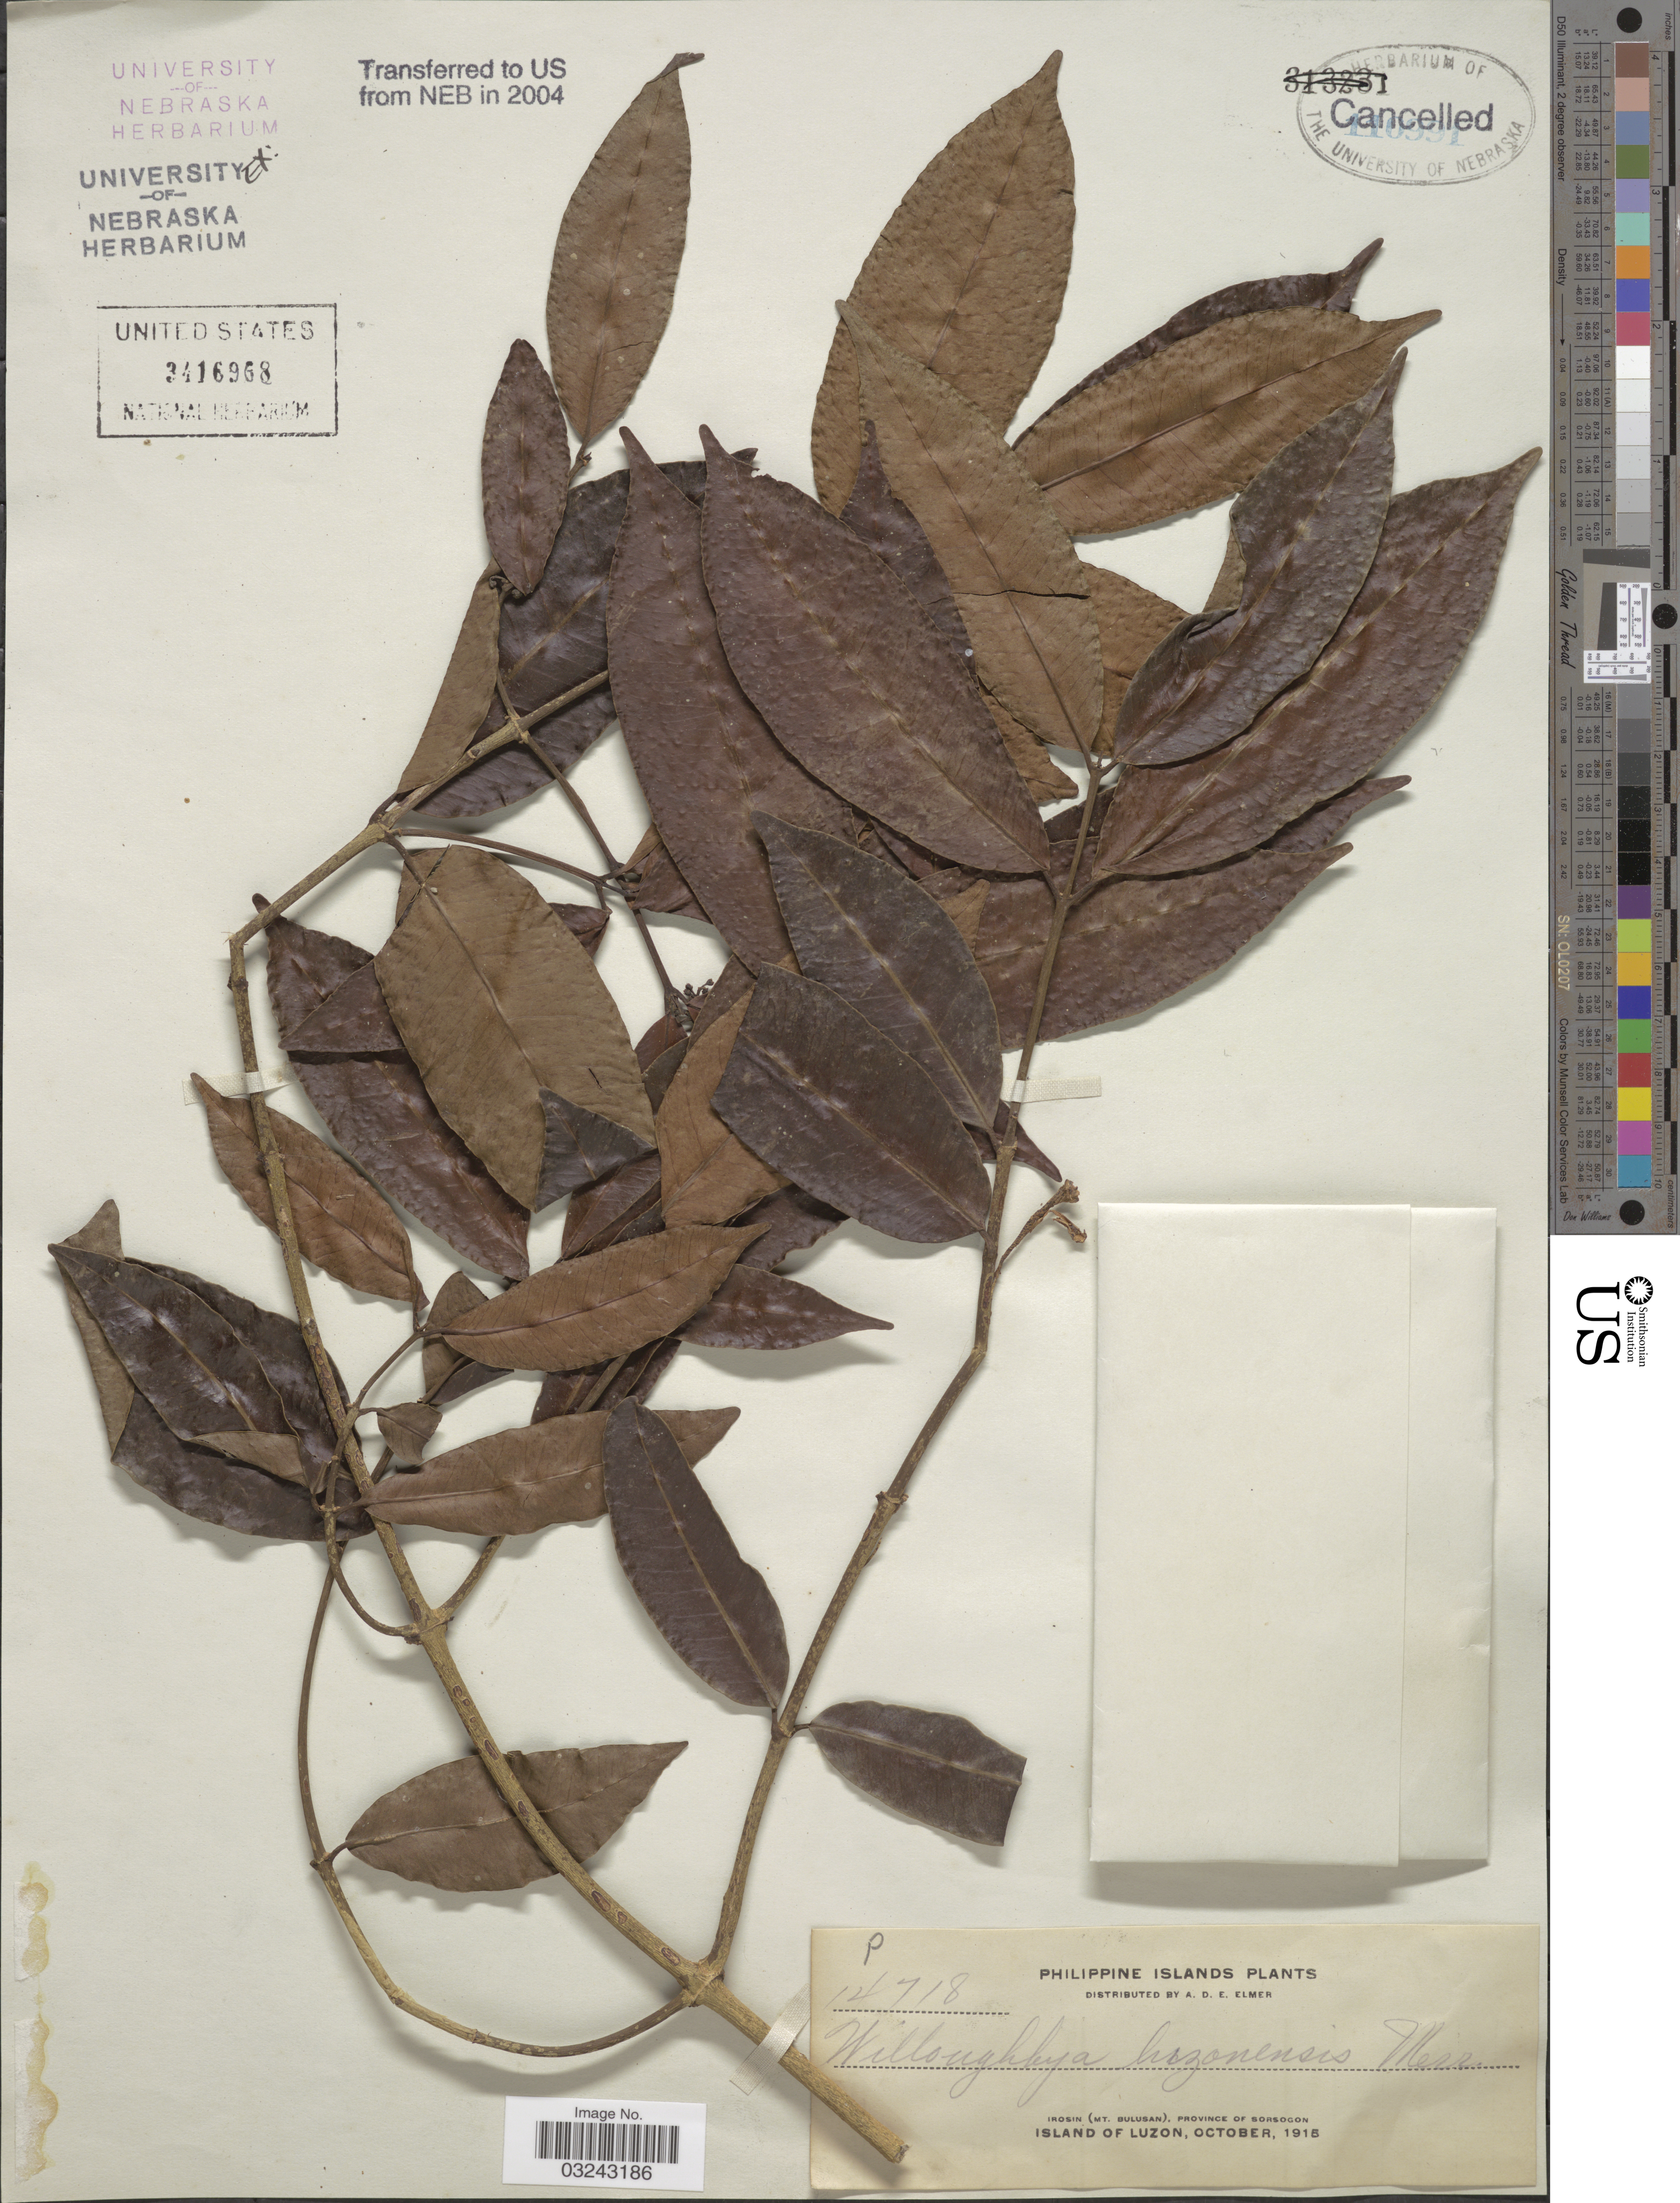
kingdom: Plantae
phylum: Tracheophyta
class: Magnoliopsida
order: Gentianales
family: Apocynaceae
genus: Willughbeia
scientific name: Willughbeia luzoniensis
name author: Merr.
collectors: A. D. E. Elmer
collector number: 14718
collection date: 1915-10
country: Philippines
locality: Irosin (Mt. Bulusan), Province of Sorsogon, Island of Luzon.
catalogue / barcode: US 3416968